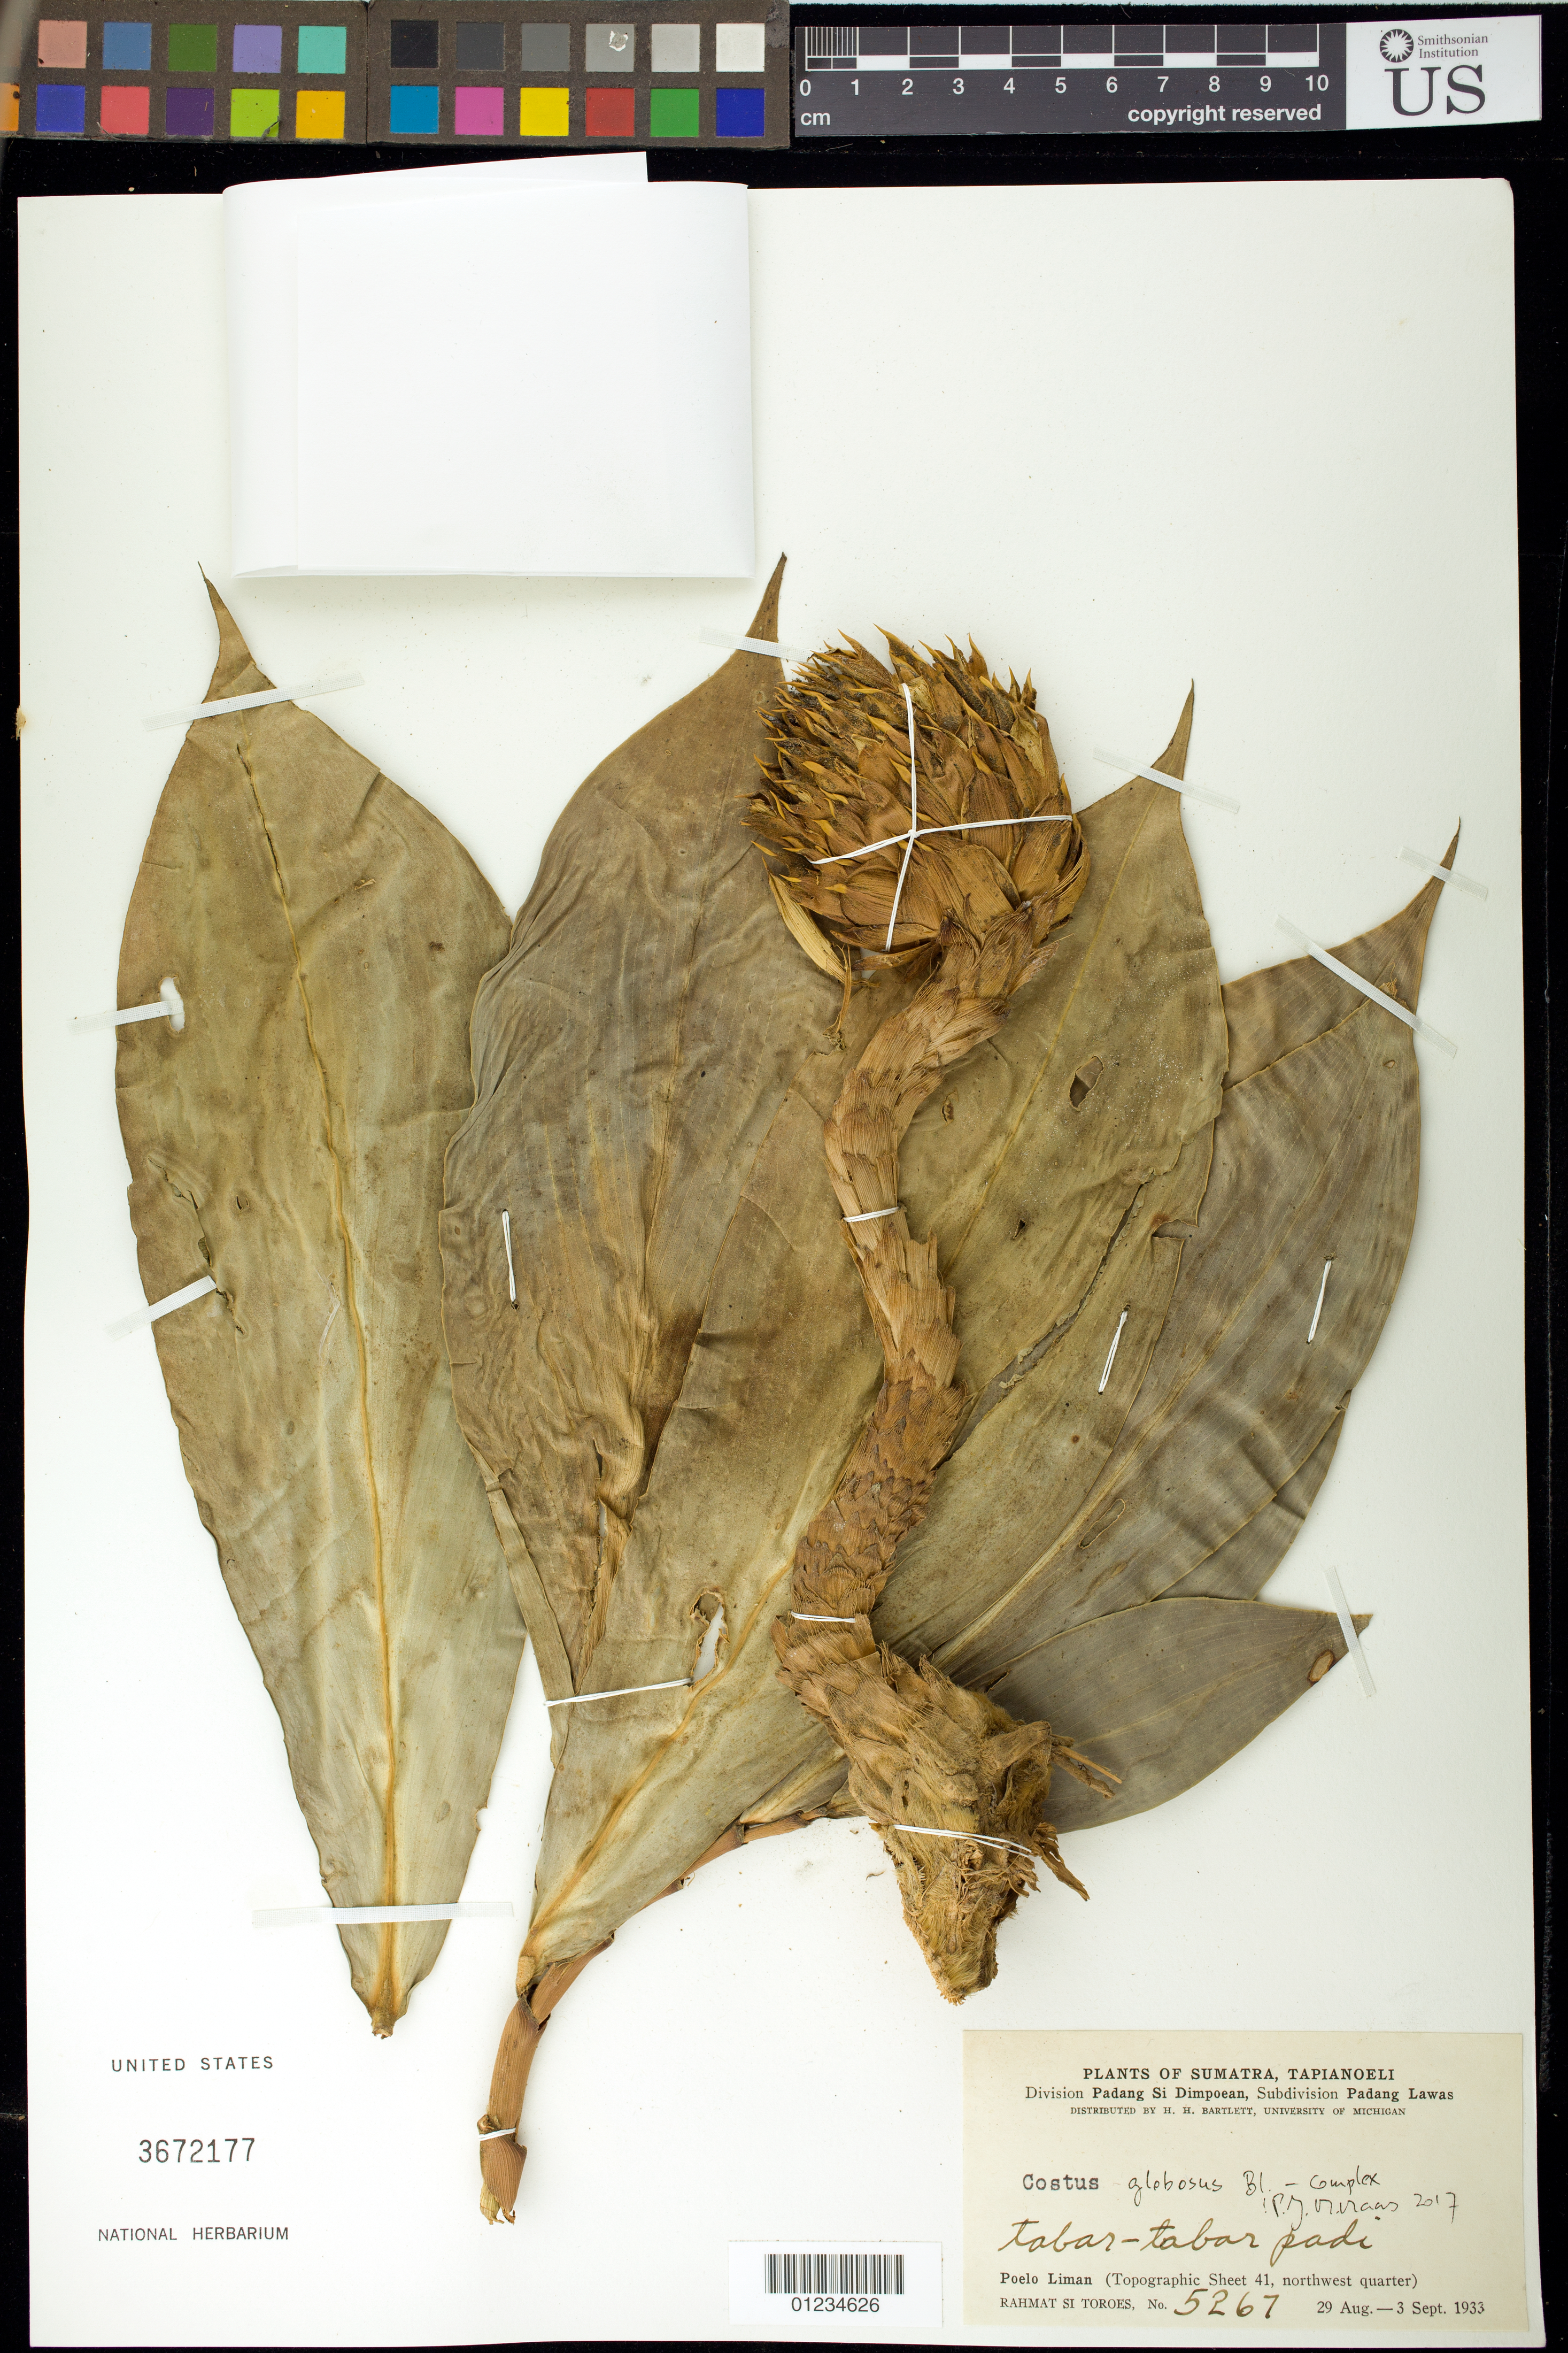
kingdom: Plantae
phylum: Tracheophyta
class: Liliopsida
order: Zingiberales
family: Costaceae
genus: Costus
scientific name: Costus globosus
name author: Blume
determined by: Maas, P. J. M., Curator of the herbarium (U), Nationaal Herbarium Nederland (NETHERLANDS)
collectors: Rahmat Si Boeea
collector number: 5267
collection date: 1933-08-29/1933-09-03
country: Indonesia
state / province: Sumatra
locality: Tapianoeli. Division Padang Si Dimpoean. Subdivision Padang Lawas. Poelo Liman.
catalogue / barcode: US 3672177